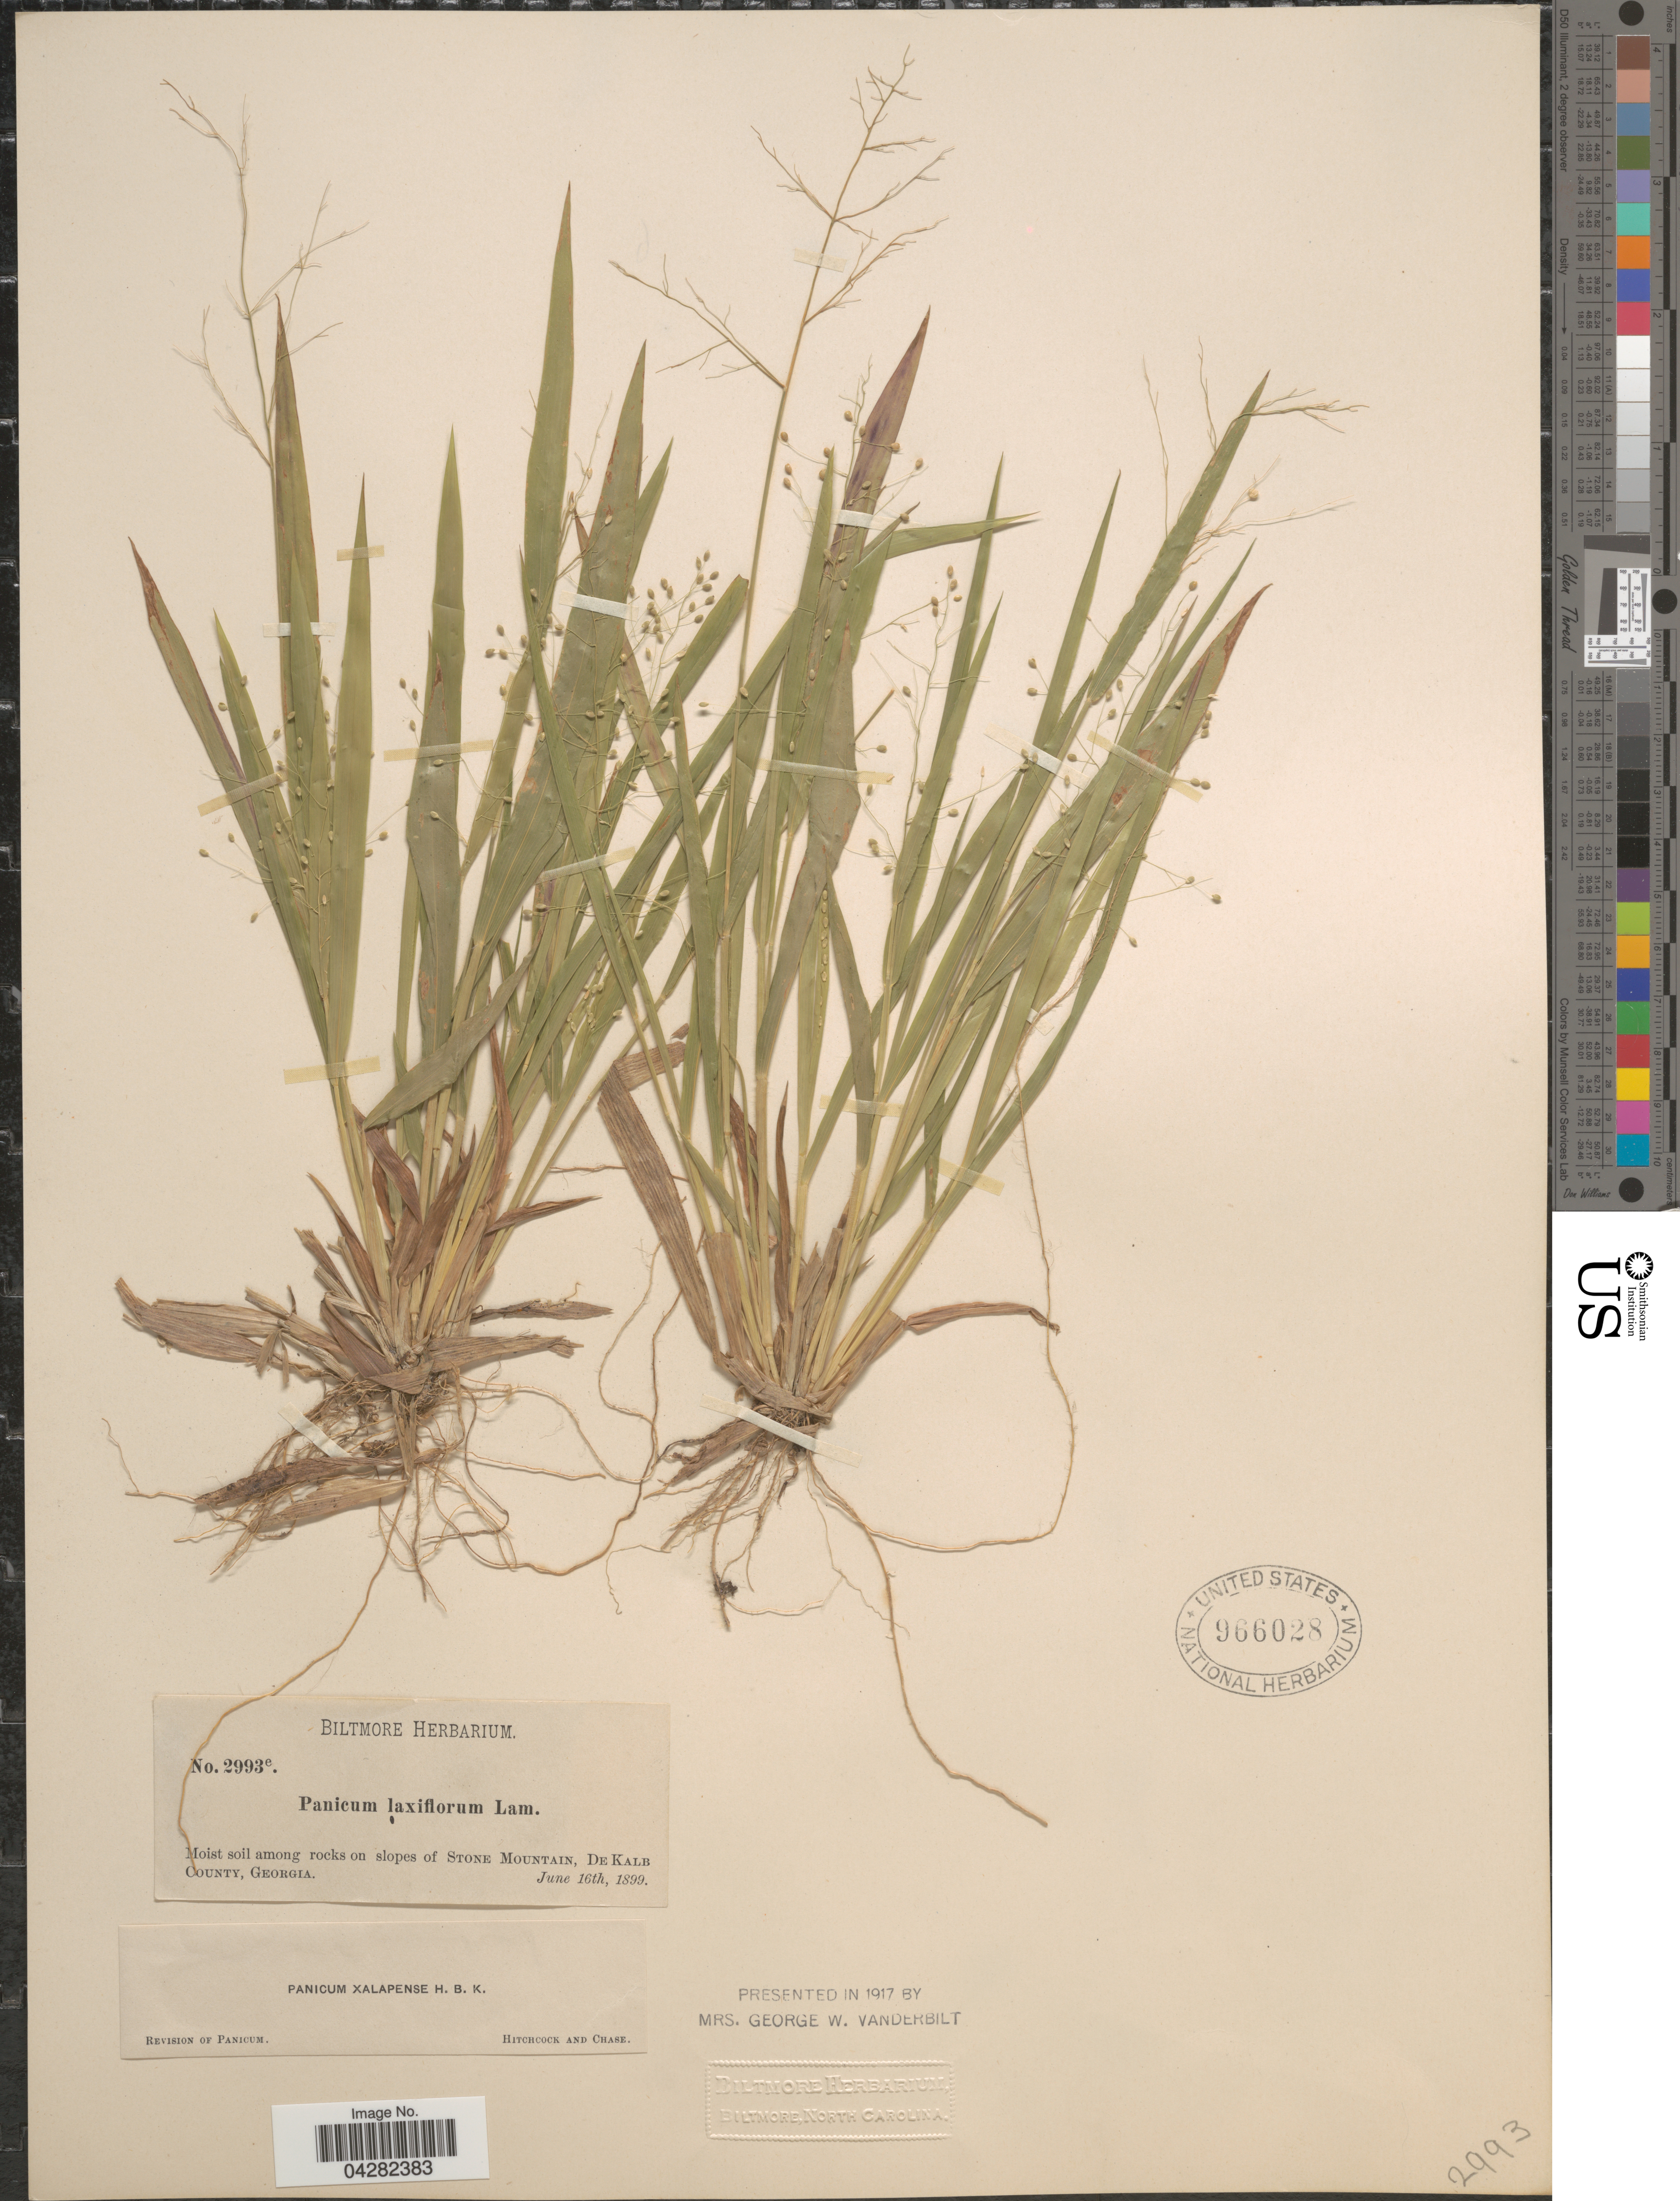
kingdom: Plantae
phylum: Tracheophyta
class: Liliopsida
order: Poales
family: Poaceae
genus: Dichanthelium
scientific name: Dichanthelium laxiflorum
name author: (Lam.) Gould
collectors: ex herb. Biltmore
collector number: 2993e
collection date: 1899-06-16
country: United States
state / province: Georgia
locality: Moist soil among rocks on slopes of Stone Mountain, De Kalb County.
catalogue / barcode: US 966028